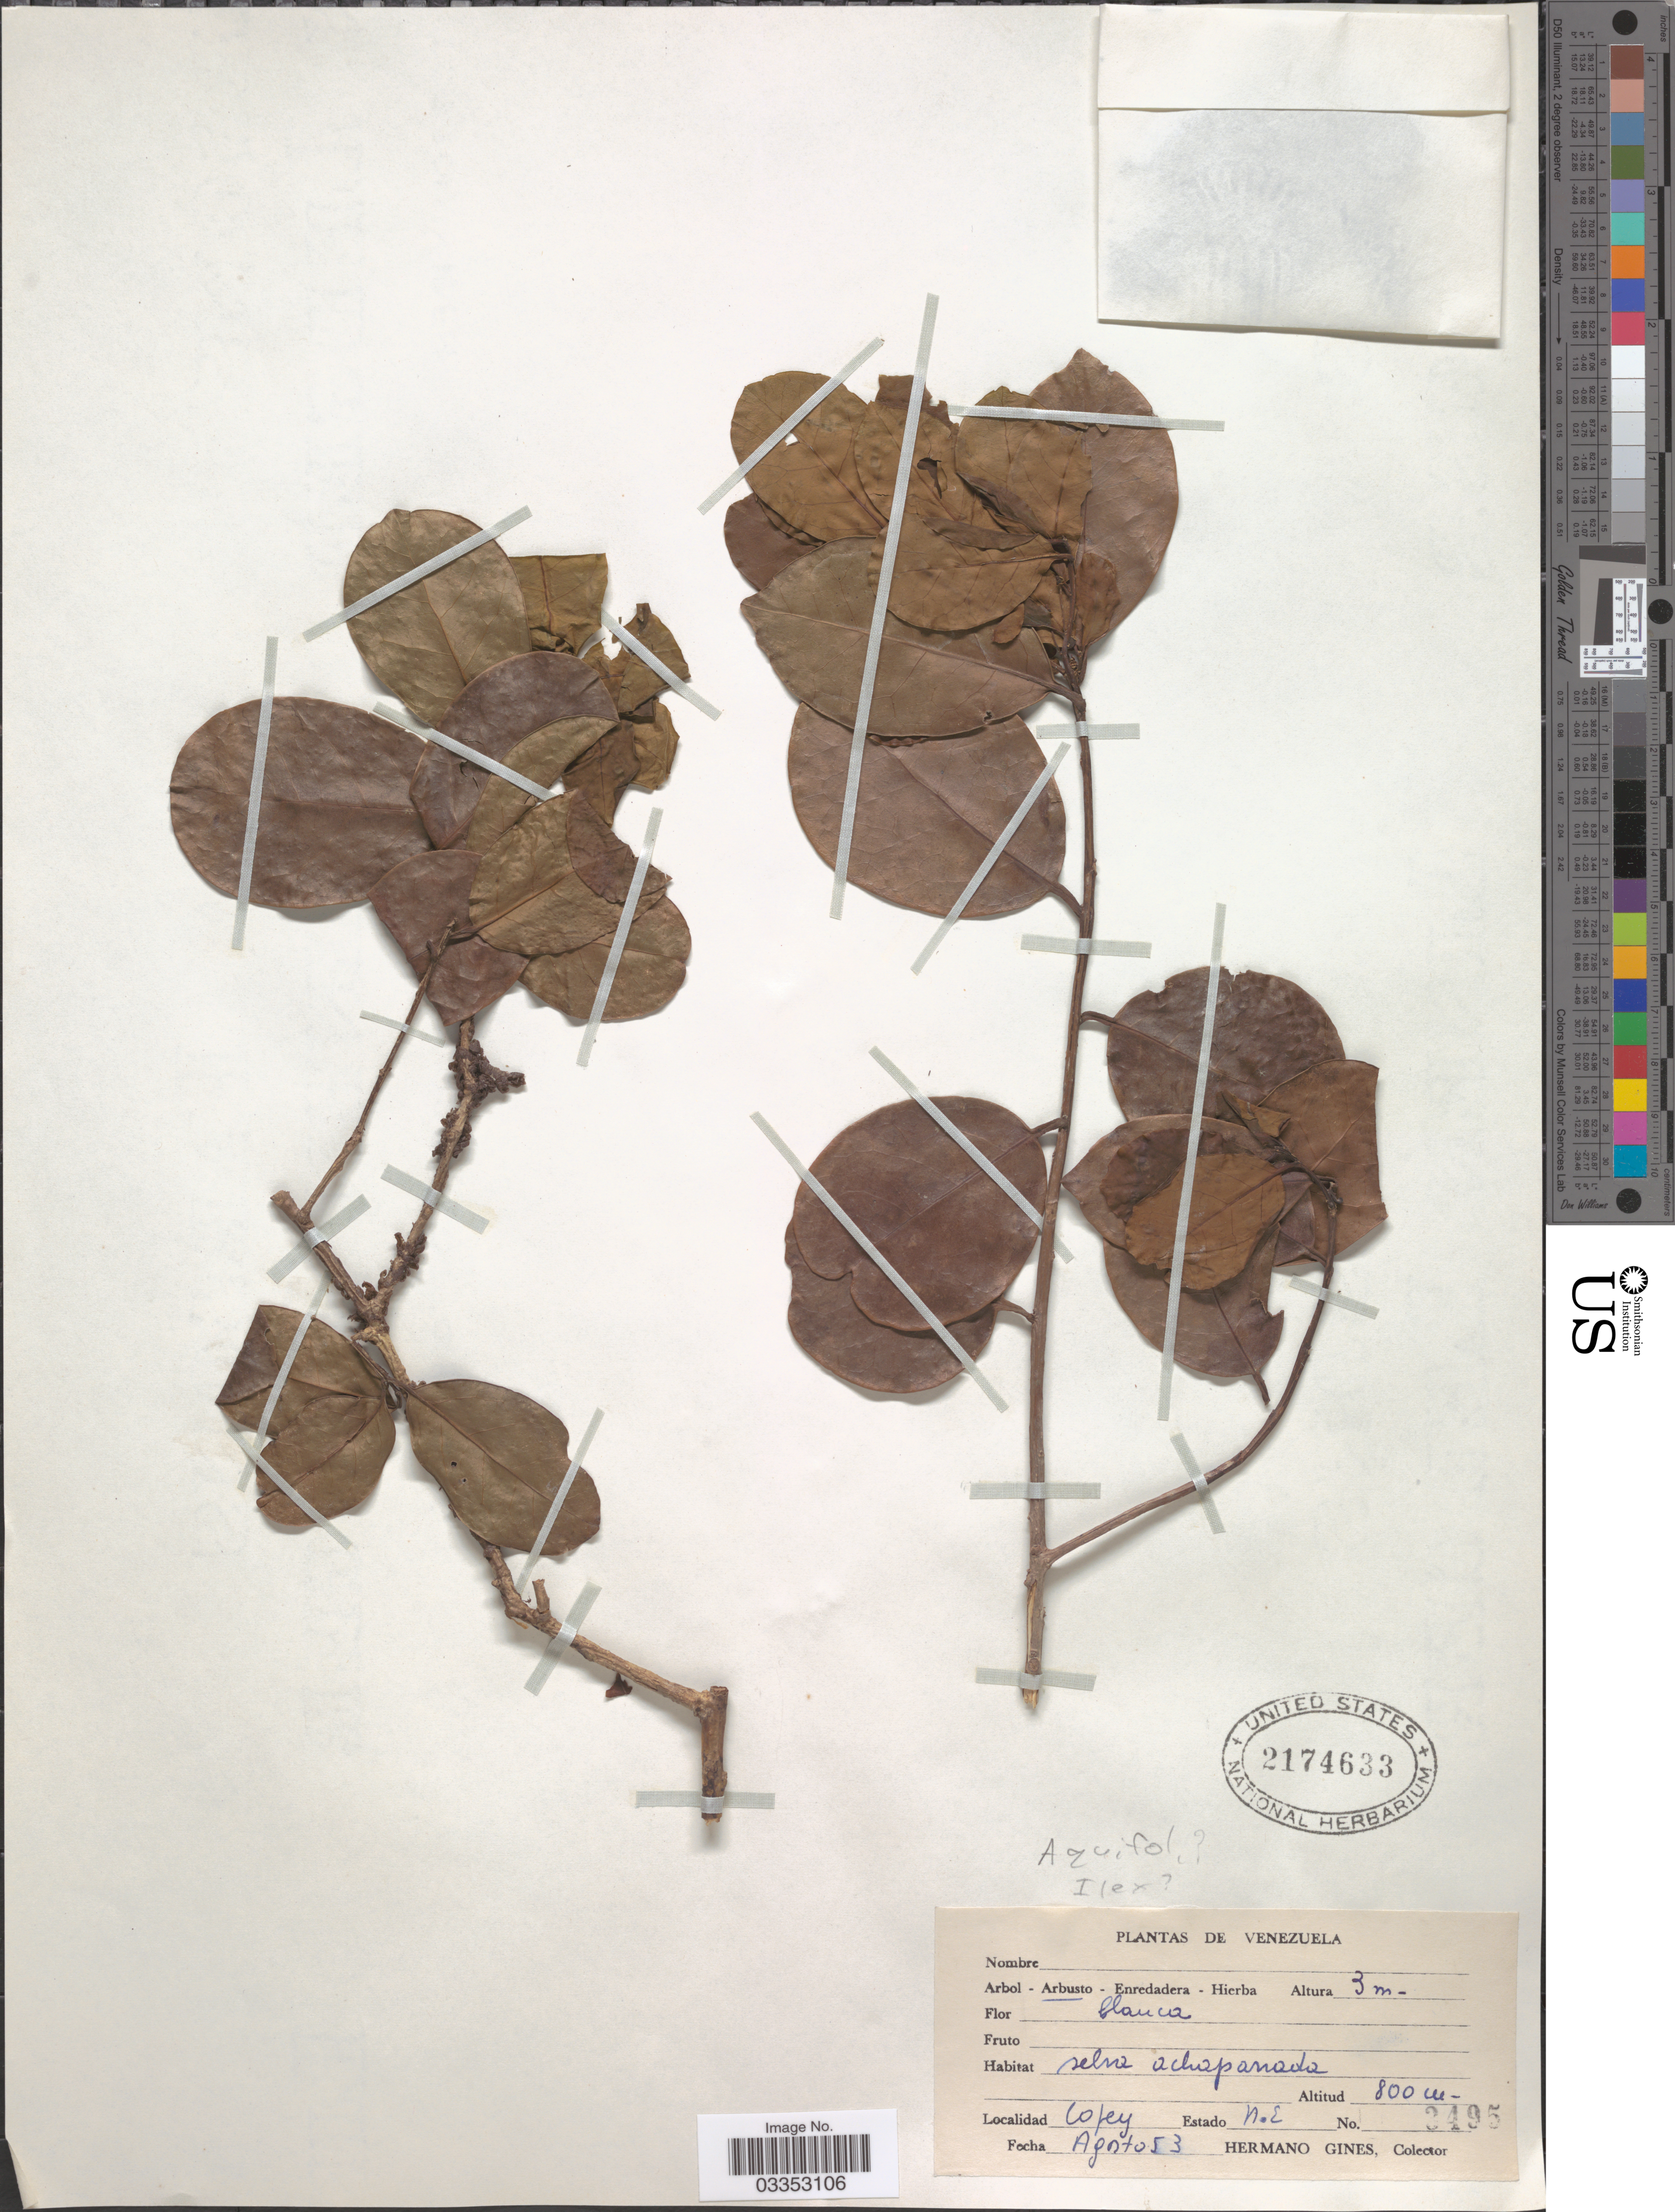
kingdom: Plantae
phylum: Tracheophyta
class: Magnoliopsida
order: Aquifoliales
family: Aquifoliaceae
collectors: Bro. Gines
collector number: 3495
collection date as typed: Transcribed d/m/y: /8/53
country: Venezuela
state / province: Nueva Esparta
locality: Copey.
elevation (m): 800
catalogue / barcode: US 2174633